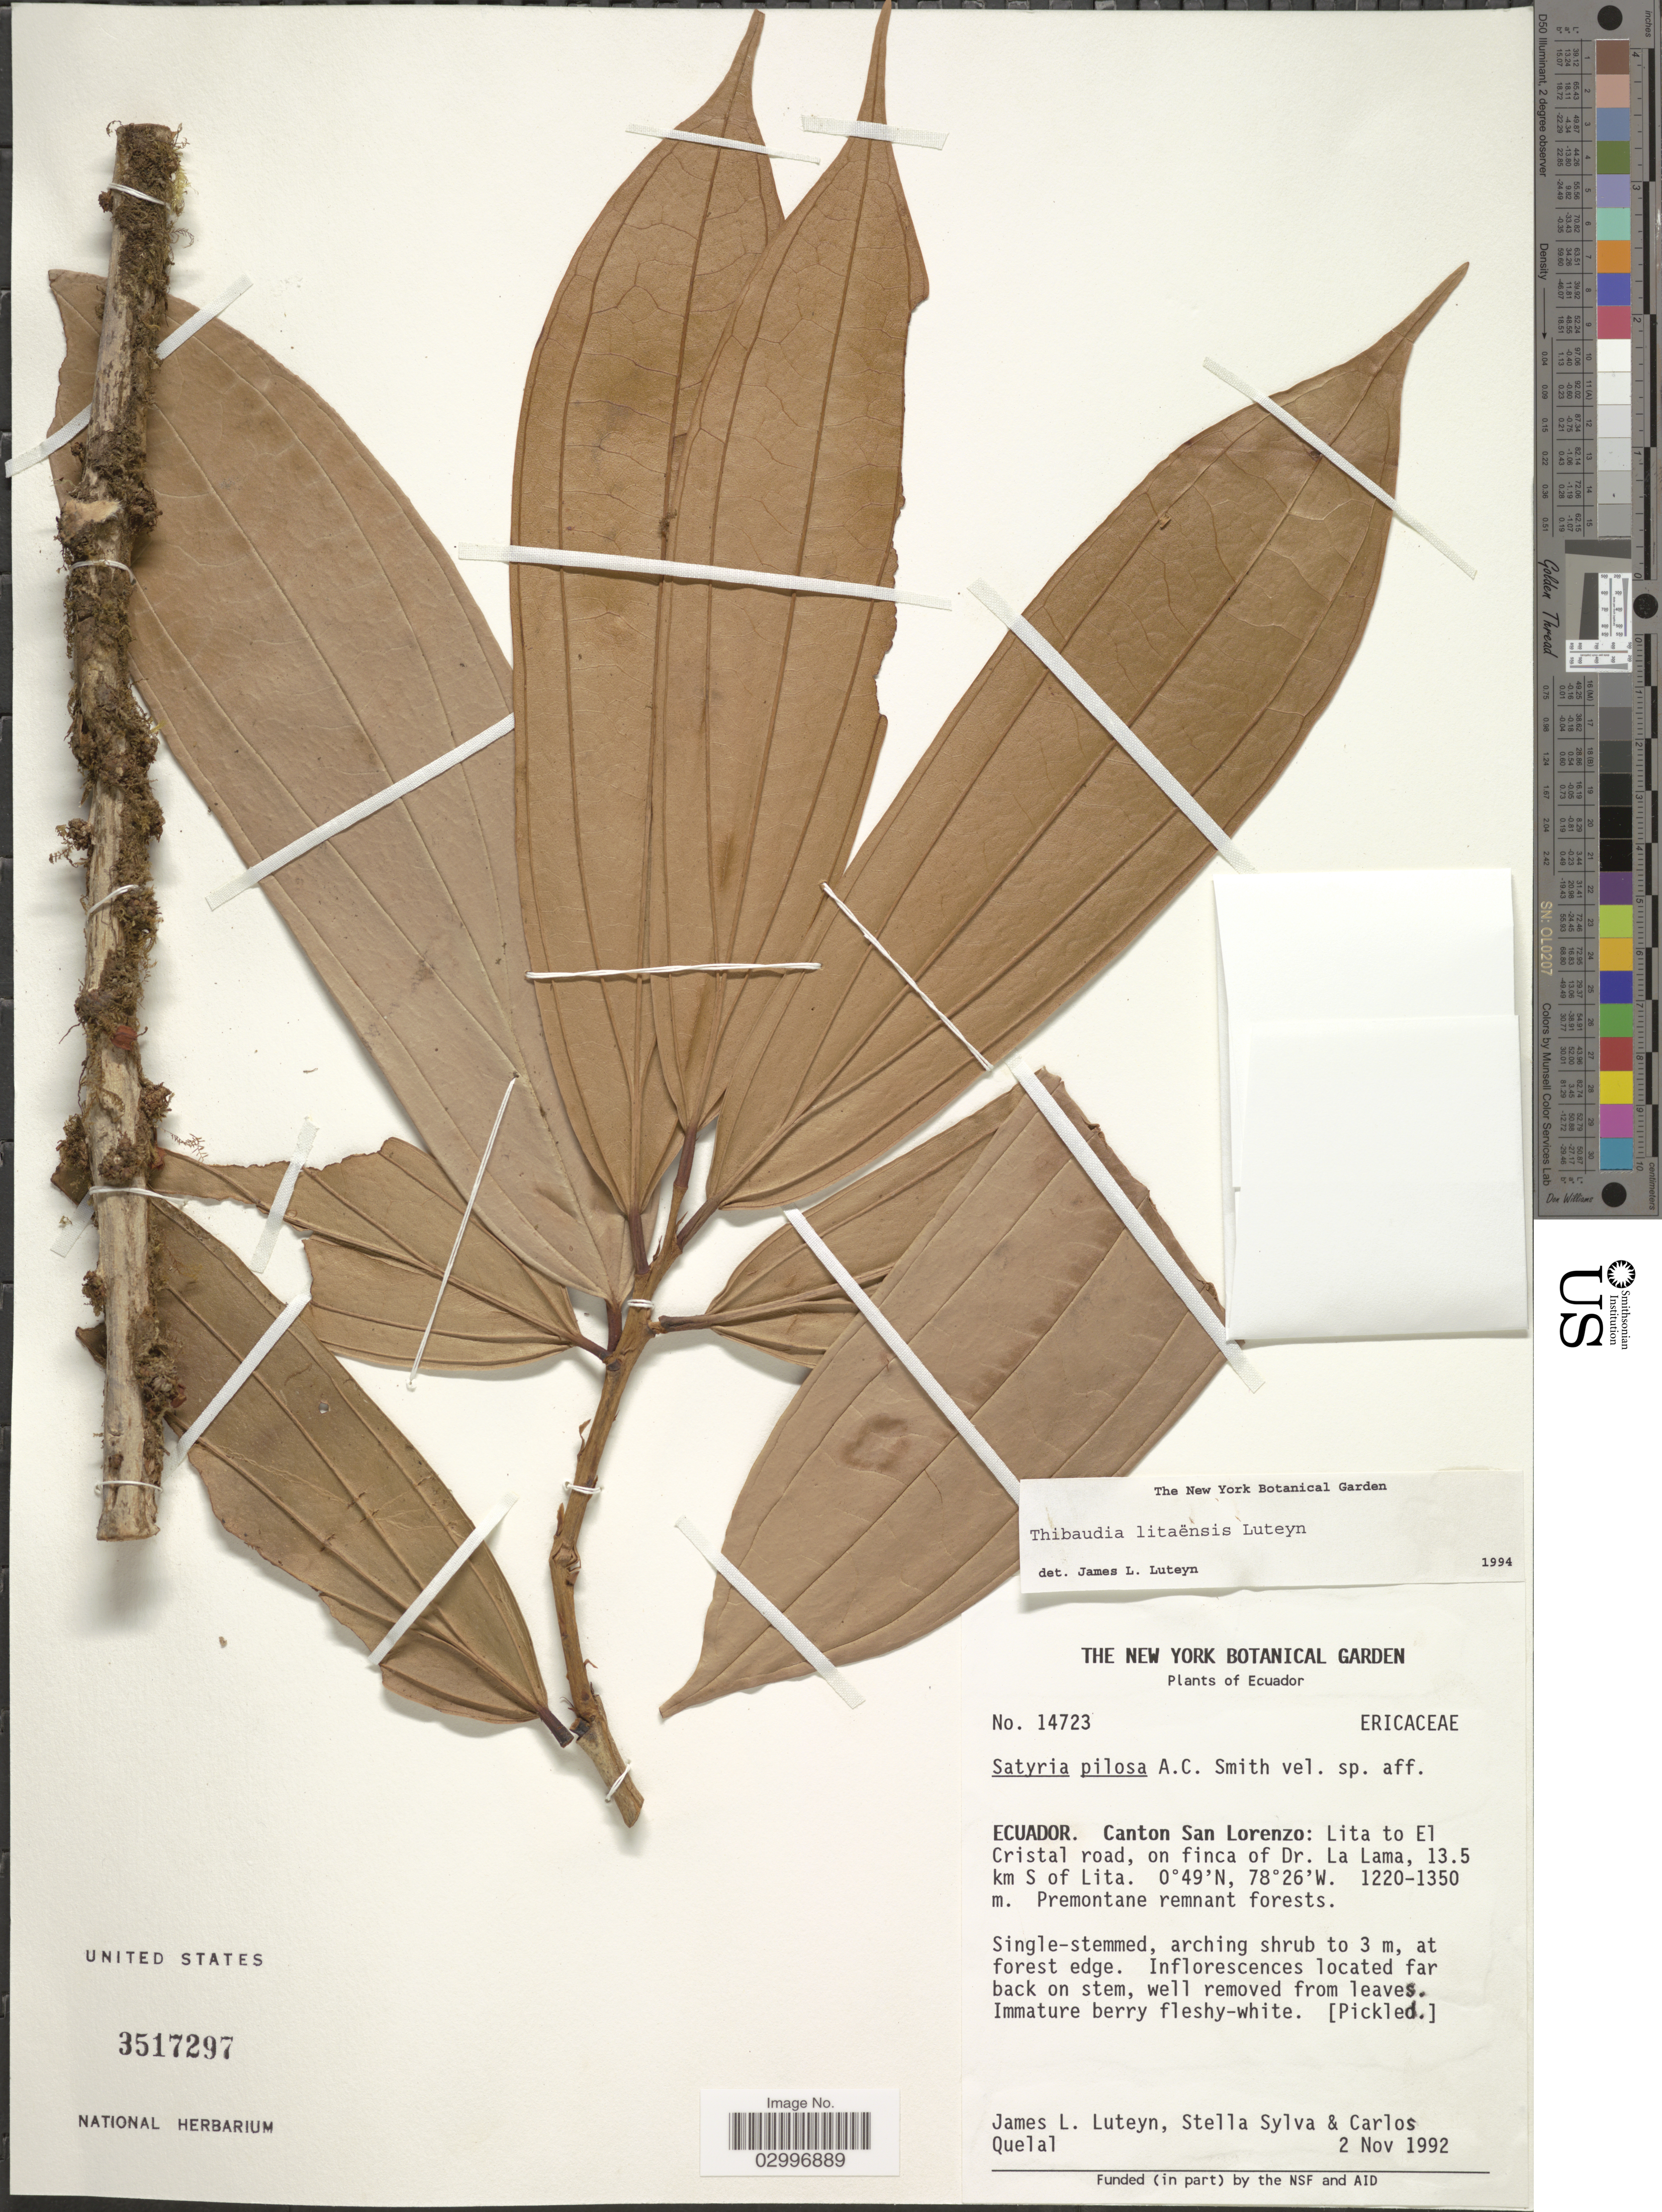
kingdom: Plantae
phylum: Tracheophyta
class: Magnoliopsida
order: Ericales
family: Ericaceae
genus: Thibaudia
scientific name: Thibaudia litensis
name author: Luteyn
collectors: J. Luteyn, S. Sylva & C. Quelal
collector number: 14723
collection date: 1992-11-02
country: Ecuador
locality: Canton San Lorenzo: Lita to El Cristal road, on finca of Dr. La Lama, 13.5 km S of Lita.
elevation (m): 1220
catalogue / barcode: US 3517297